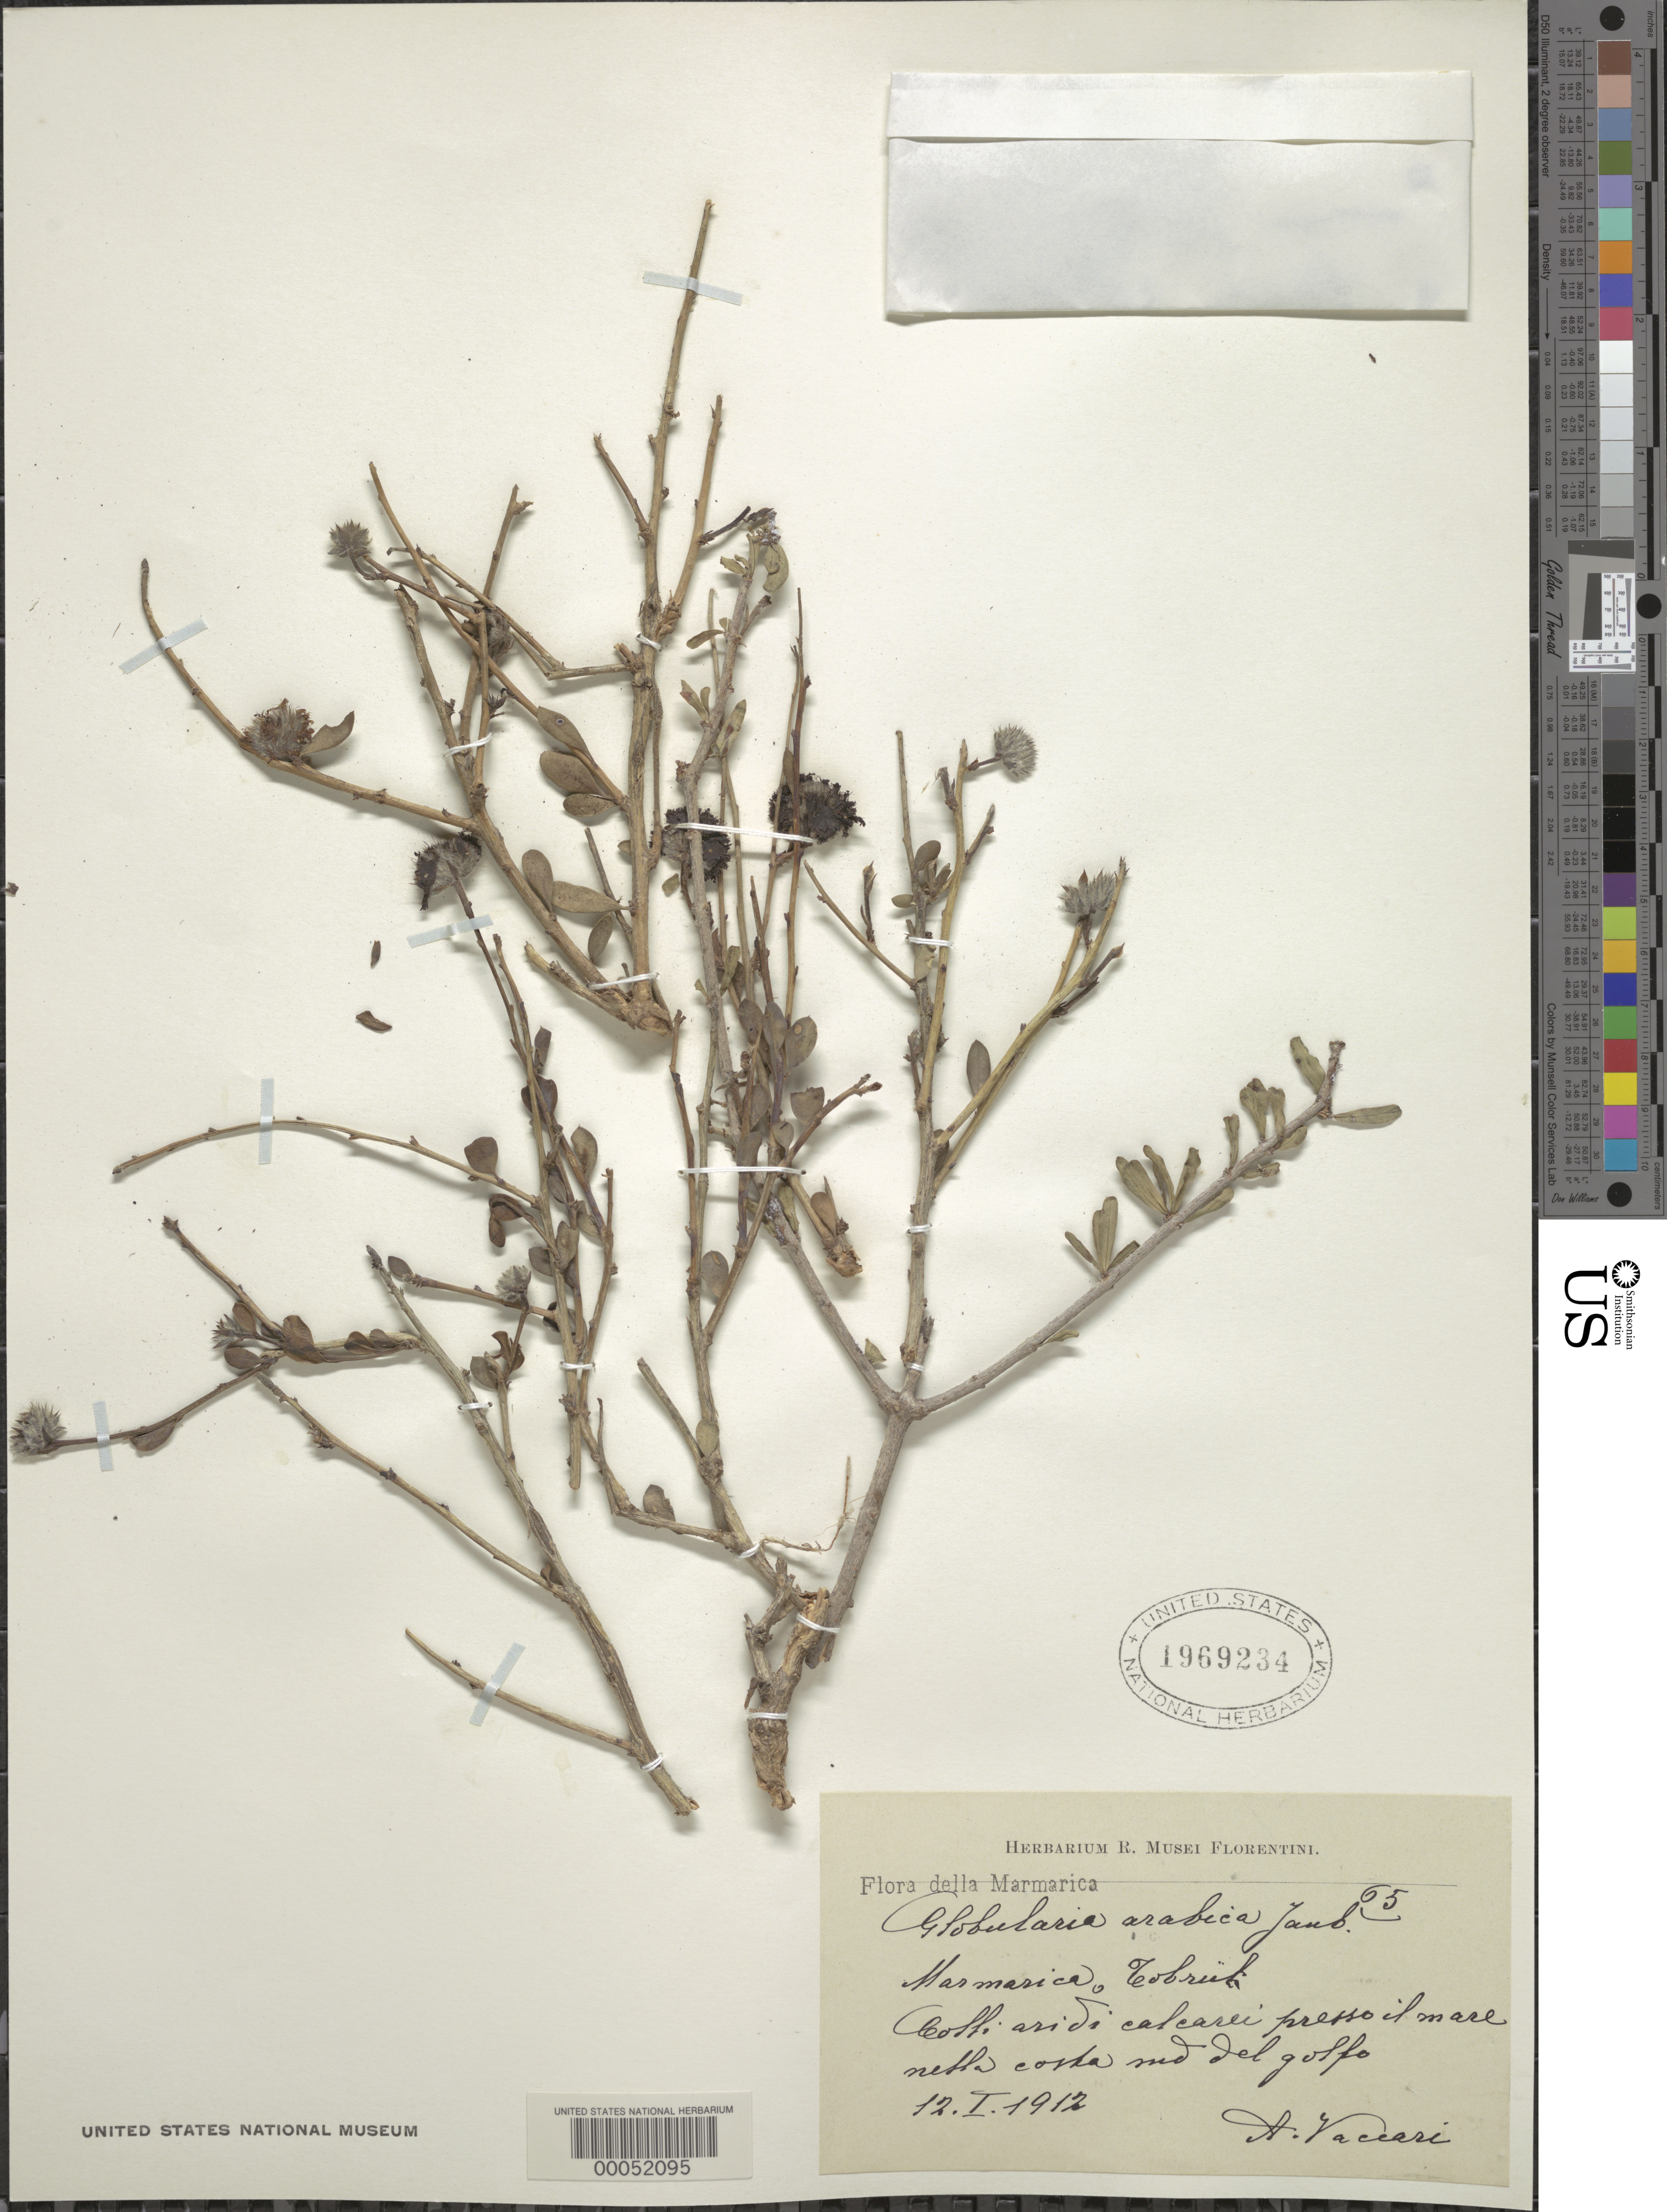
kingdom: Plantae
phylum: Tracheophyta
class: Magnoliopsida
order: Lamiales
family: Plantaginaceae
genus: Globularia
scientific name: Globularia arabica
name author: Jaub. & Spach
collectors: A. Vaceari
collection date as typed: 12 Jan 1912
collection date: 1912-01-12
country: Libya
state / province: Darnah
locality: Marmarica, tobruk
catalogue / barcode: US 1969234